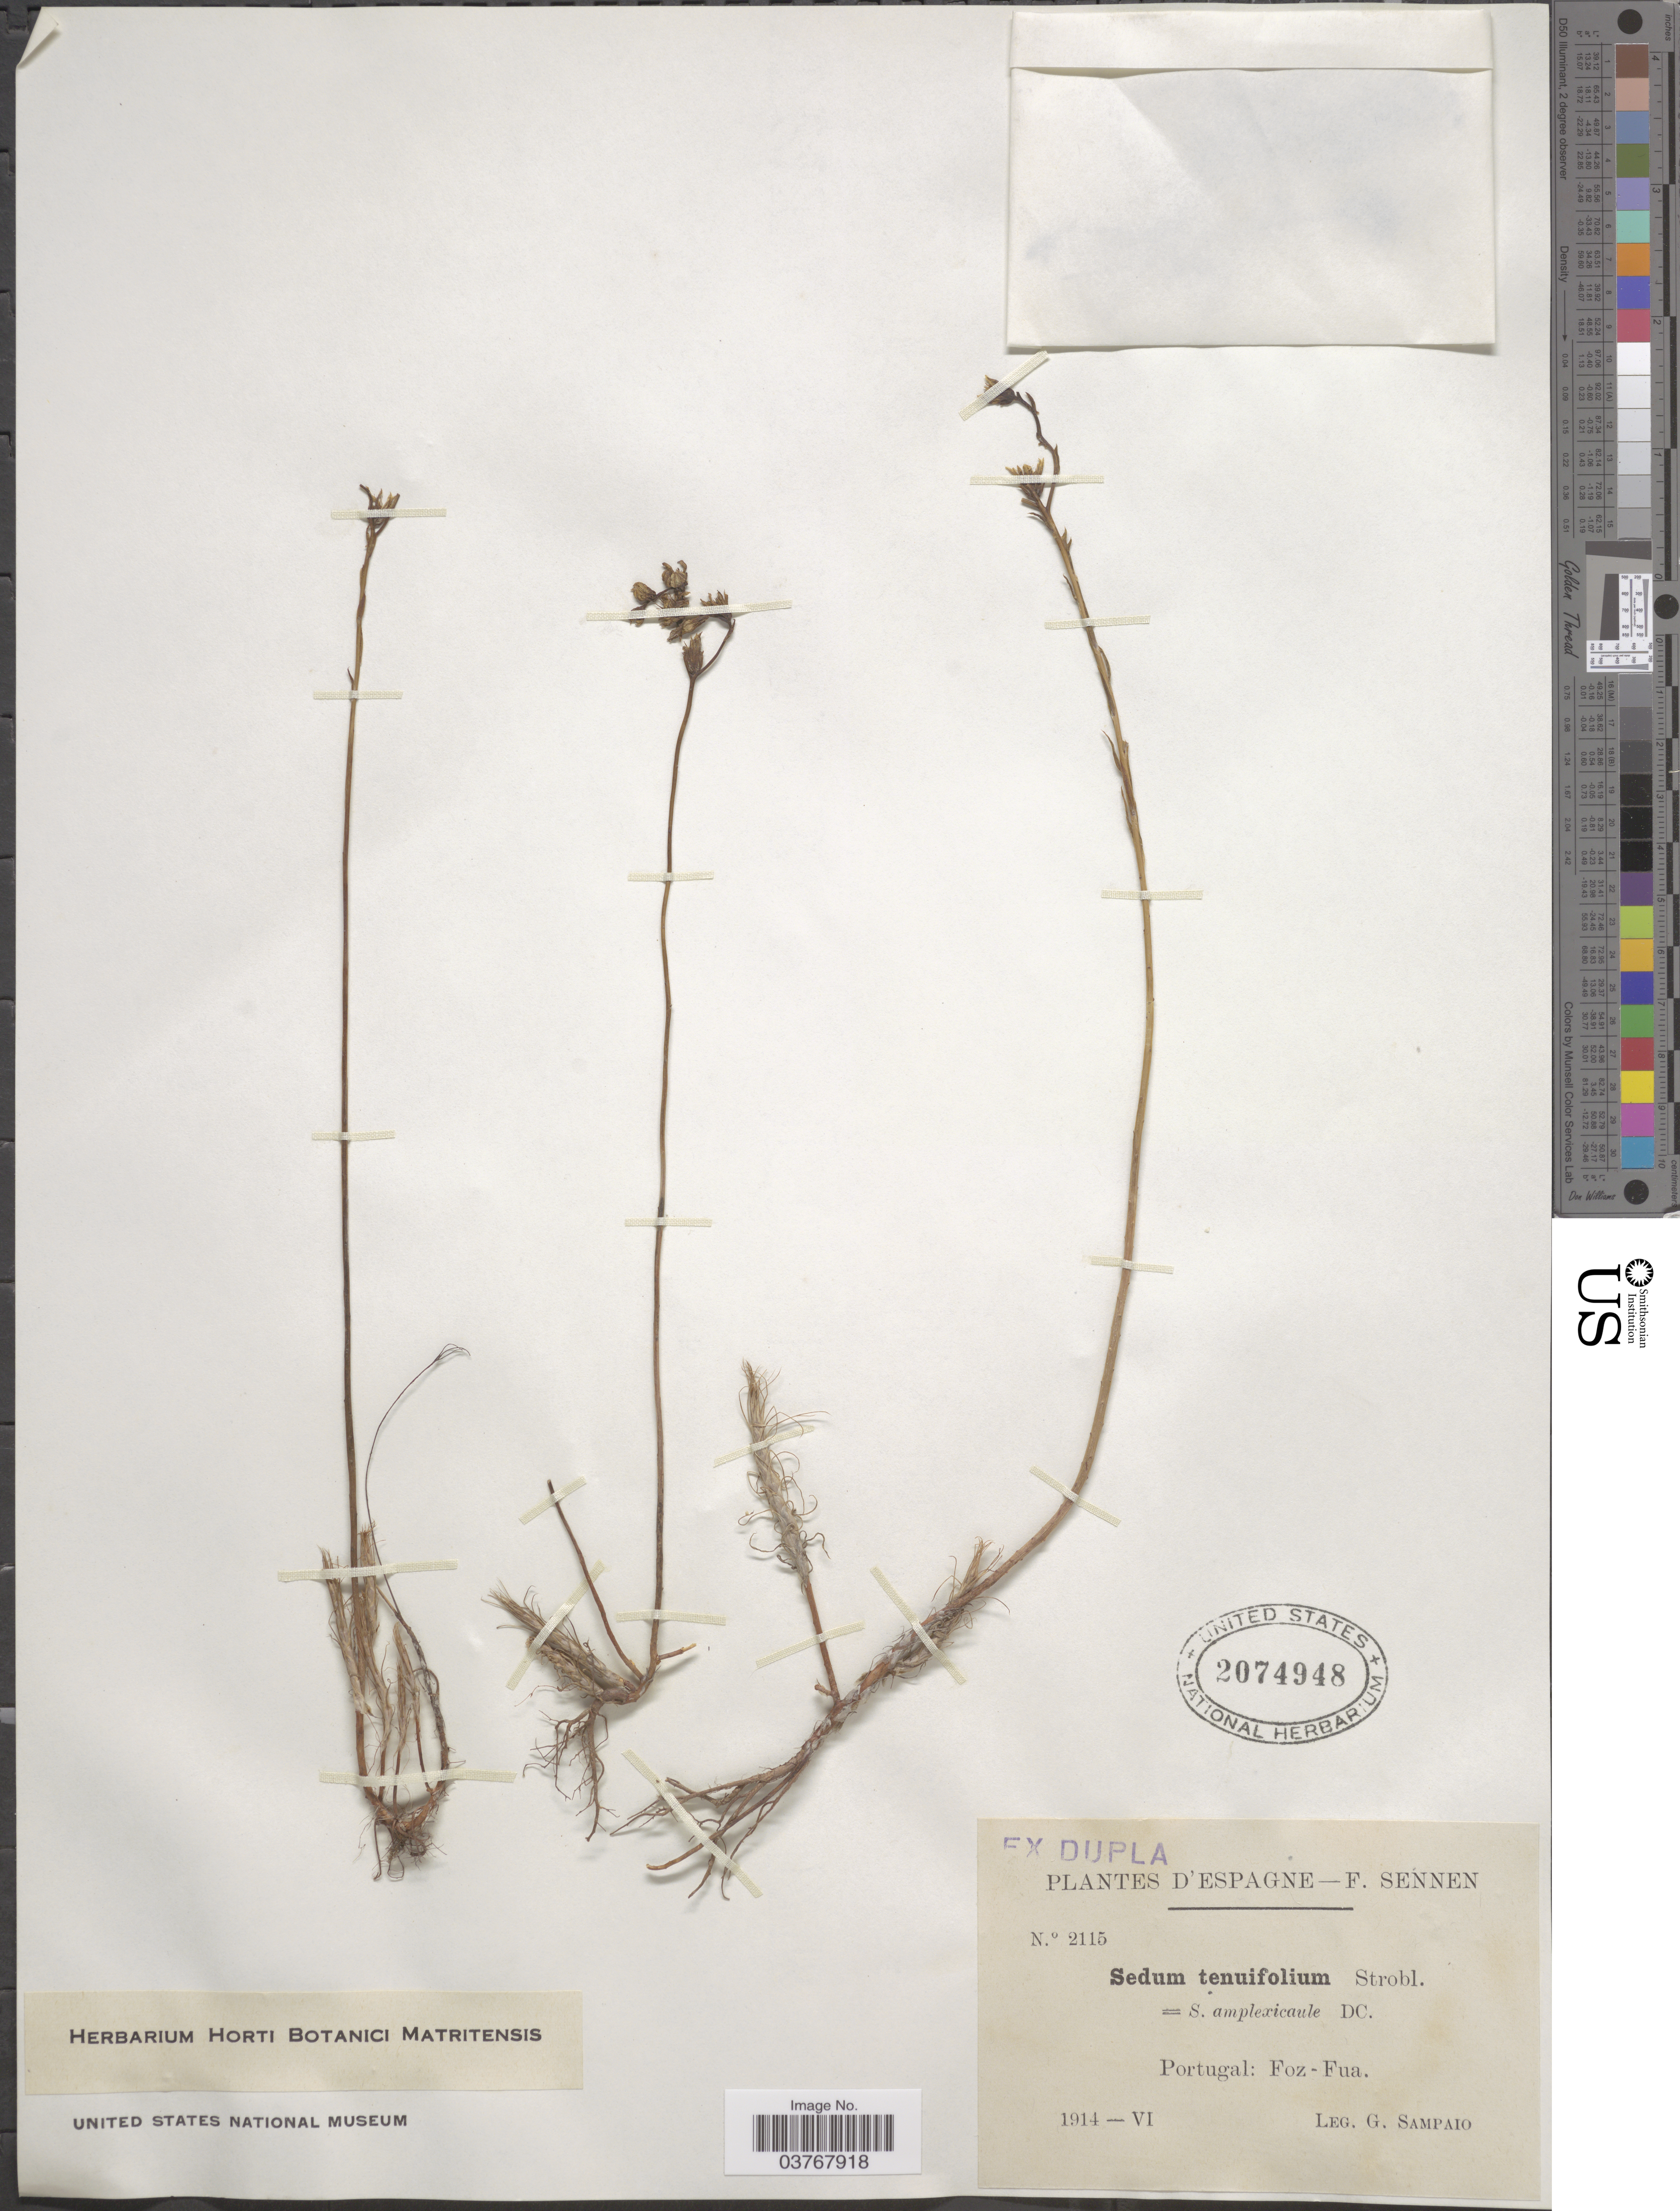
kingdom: Plantae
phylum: Tracheophyta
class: Magnoliopsida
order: Saxifragales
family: Crassulaceae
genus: Sedum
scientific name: Sedum tenuifolium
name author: Franch.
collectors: G. A. Sampaio & E. Sennen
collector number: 2115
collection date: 1914-06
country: Portugal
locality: Foz-Fua.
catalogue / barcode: US 2074948